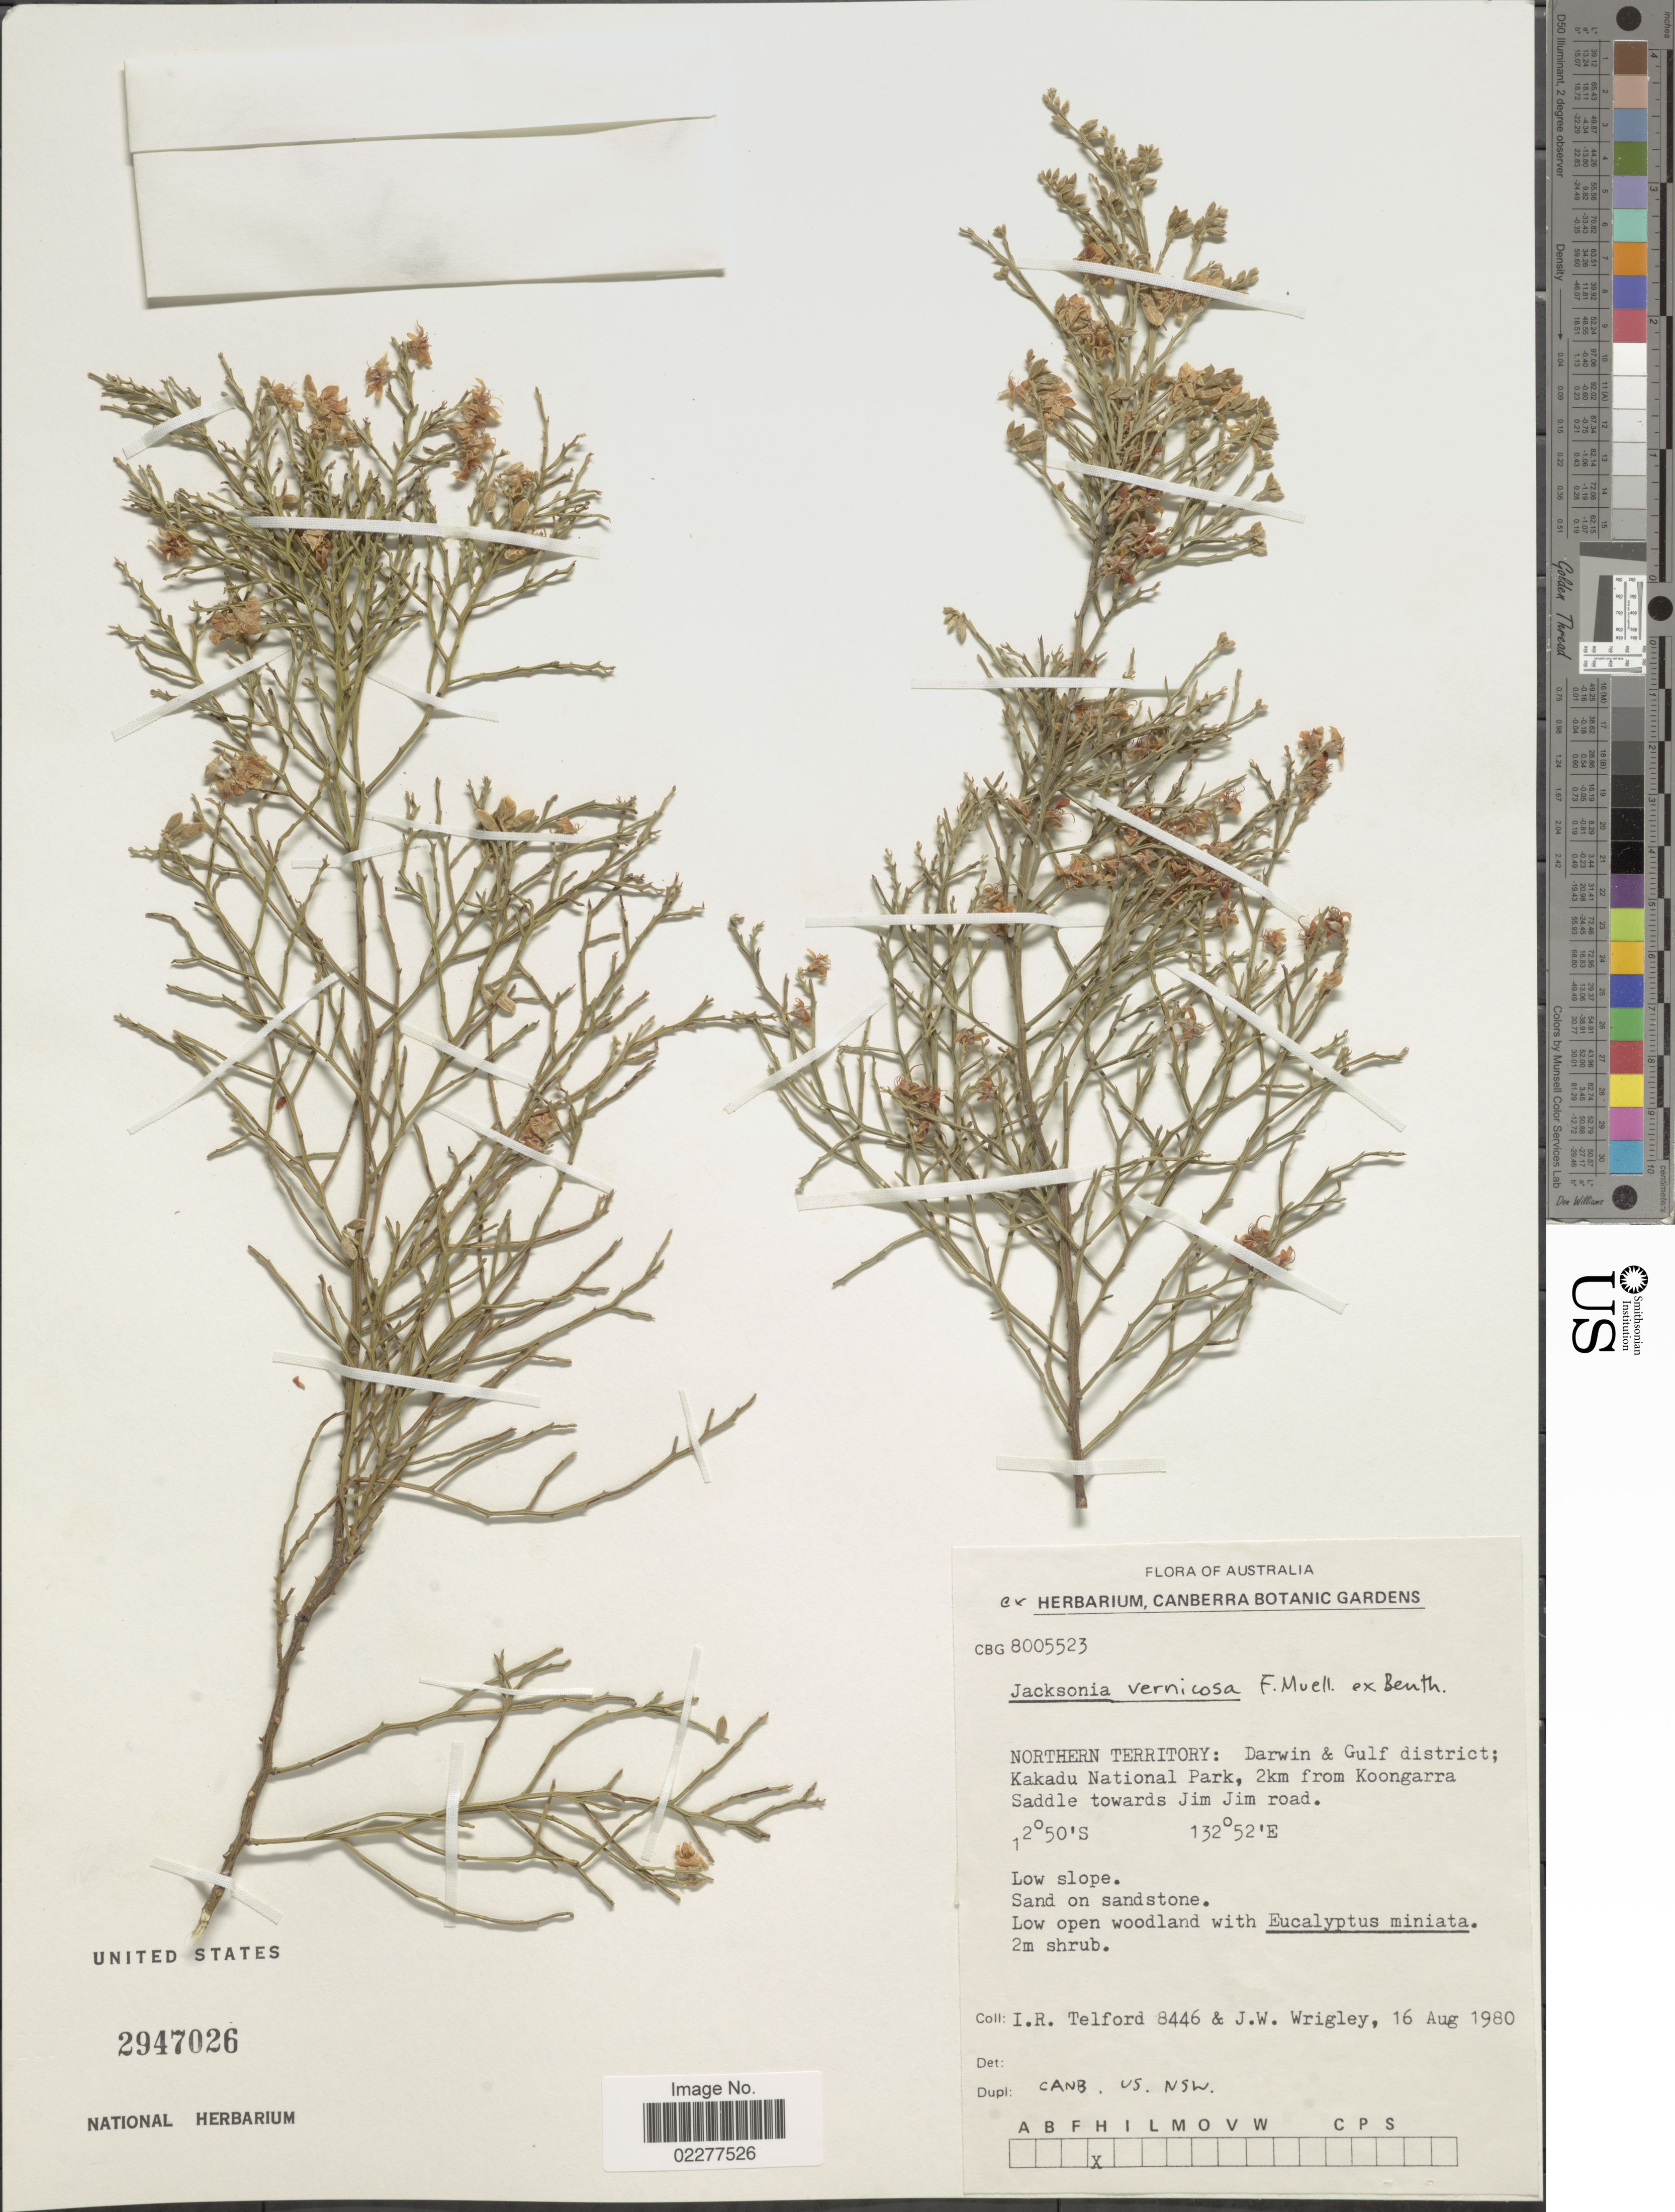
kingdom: Plantae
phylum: Tracheophyta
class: Magnoliopsida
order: Fabales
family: Fabaceae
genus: Jacksonia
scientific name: Jacksonia vernicosa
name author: Benth.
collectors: I. R. Telford & J. Wrigley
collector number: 8446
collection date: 1980-08-16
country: Australia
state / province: Northern Territory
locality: Darwin & Gulf district; Kakadu National Park, 2km from Koongarra Saddle towards Jim Jim road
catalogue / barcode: US 2947026